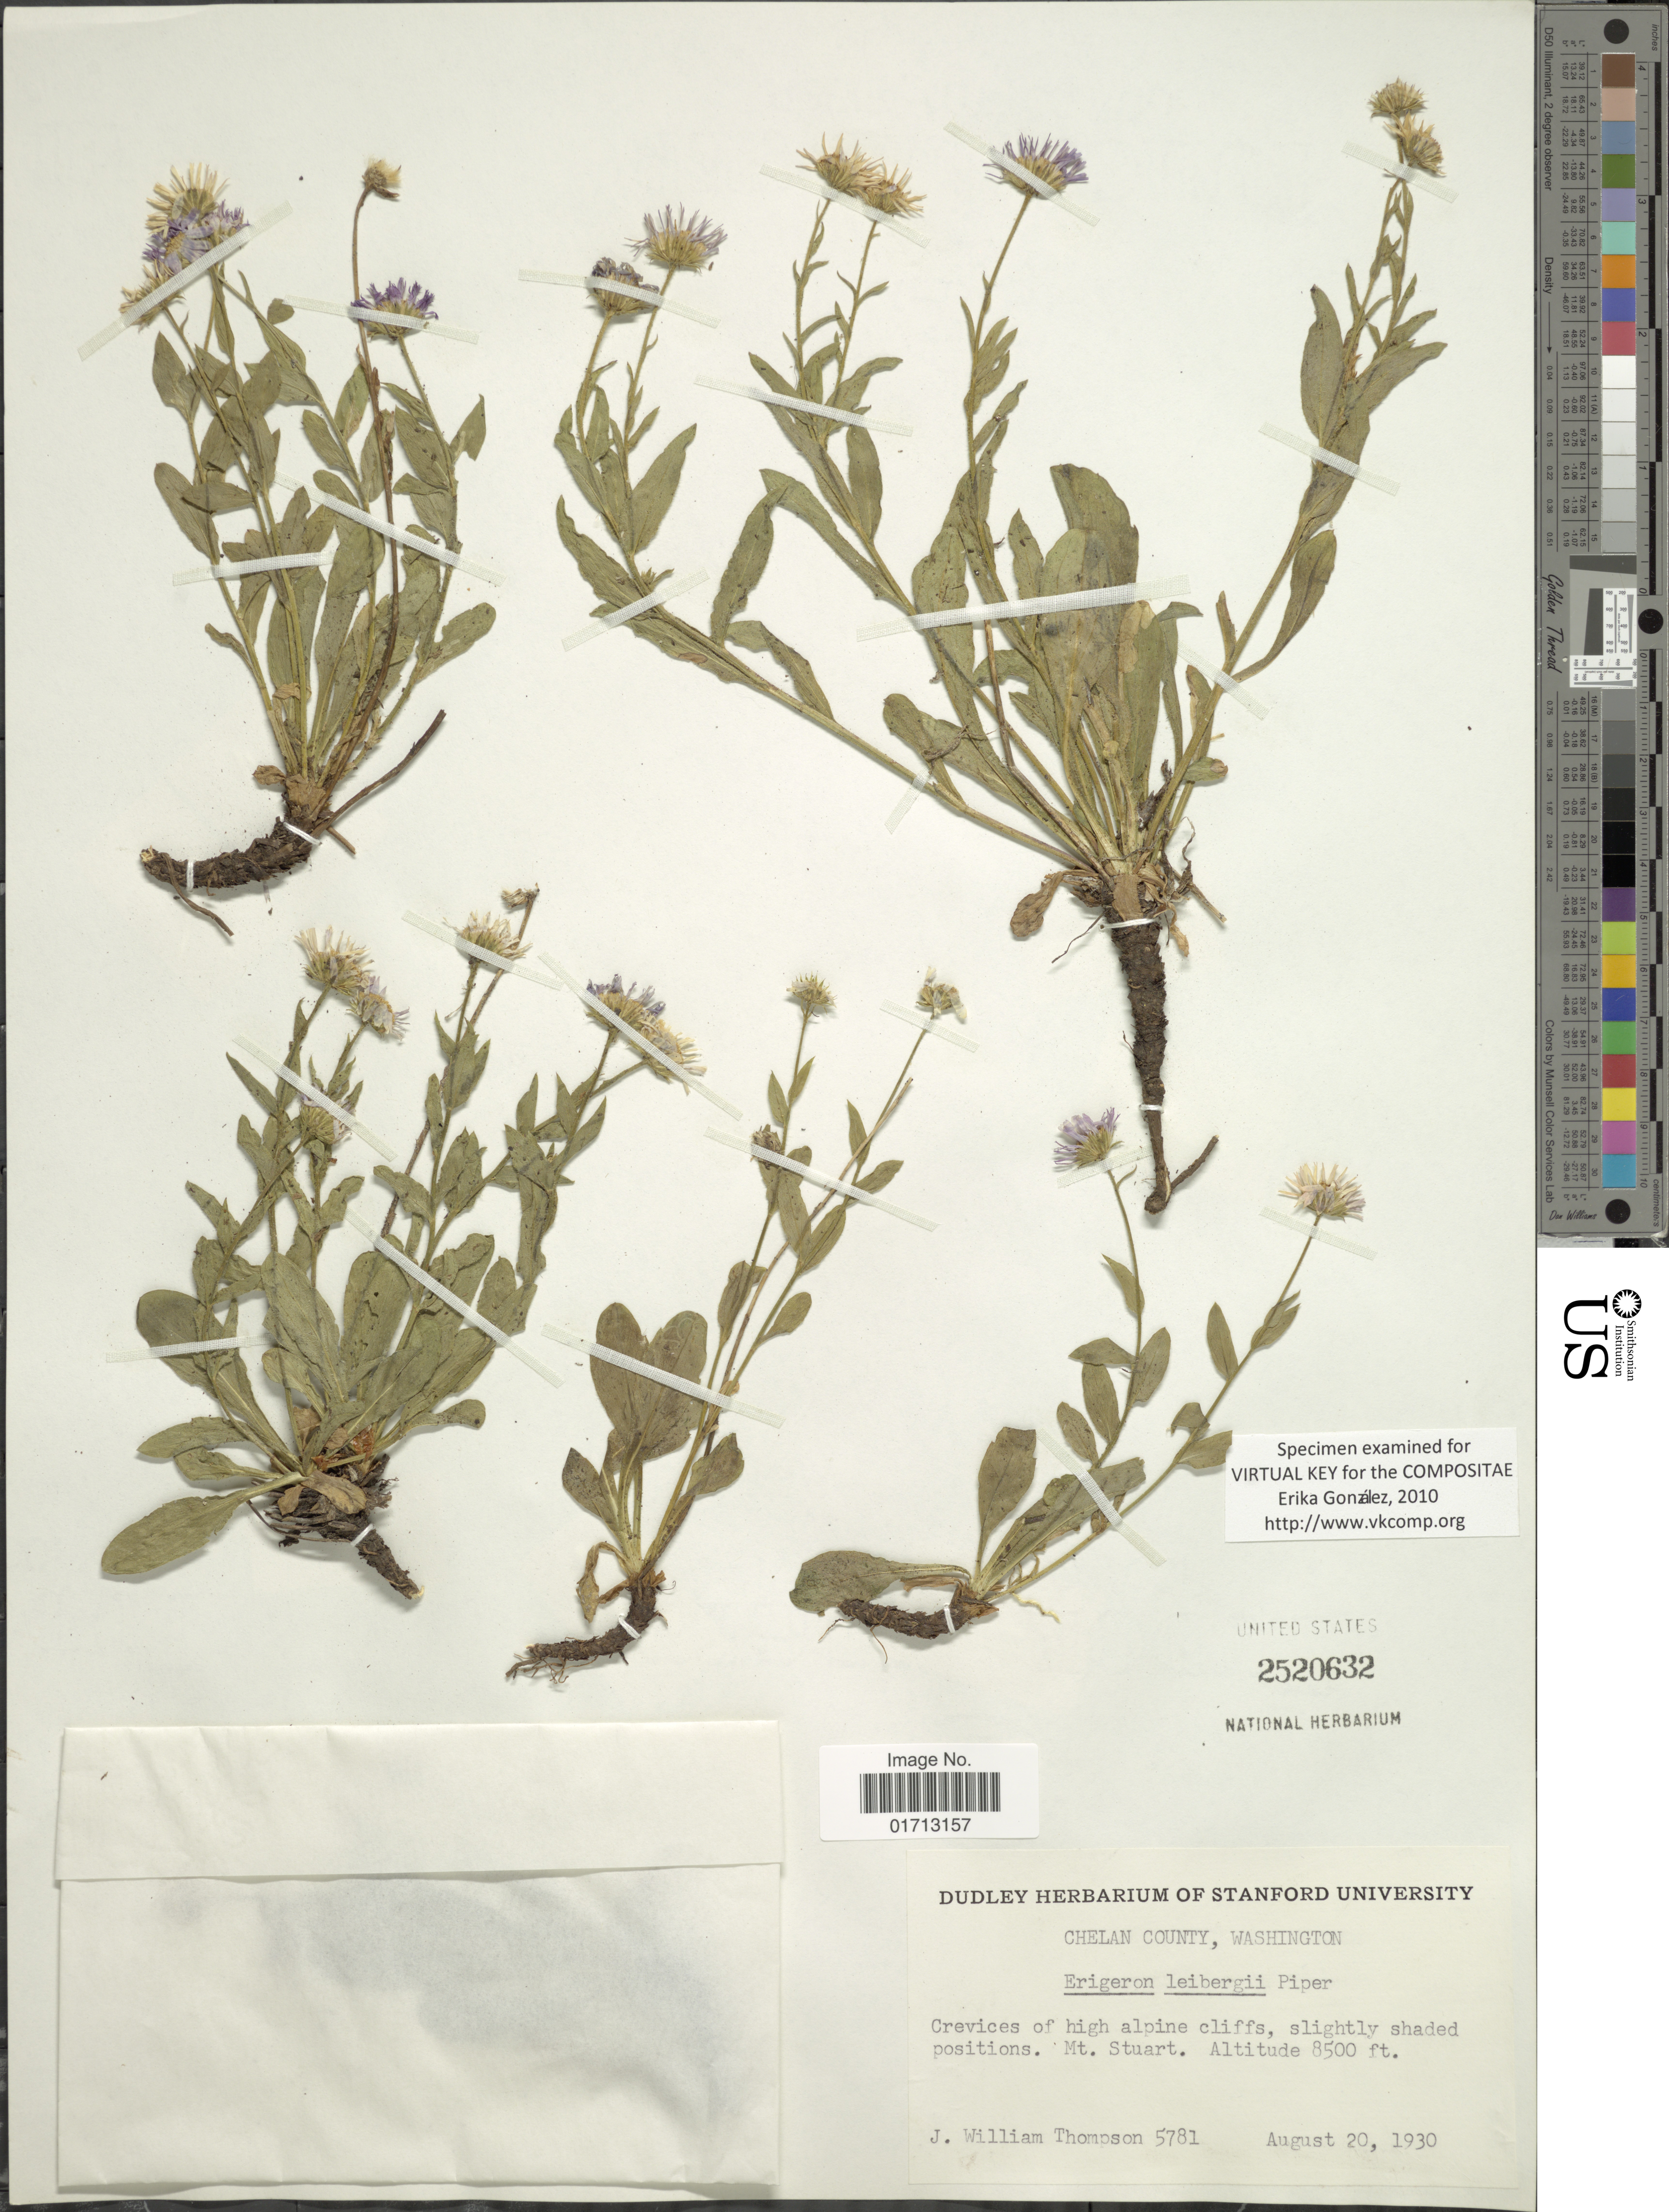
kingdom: Plantae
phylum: Tracheophyta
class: Magnoliopsida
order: Asterales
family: Asteraceae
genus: Erigeron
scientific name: Erigeron leibergii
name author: Piper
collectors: J. W. Thompson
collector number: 5781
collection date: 1930-08-20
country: United States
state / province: Washington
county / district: Chelan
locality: Chelan County, Mt. Stuart.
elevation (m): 2591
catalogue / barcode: US 2520632